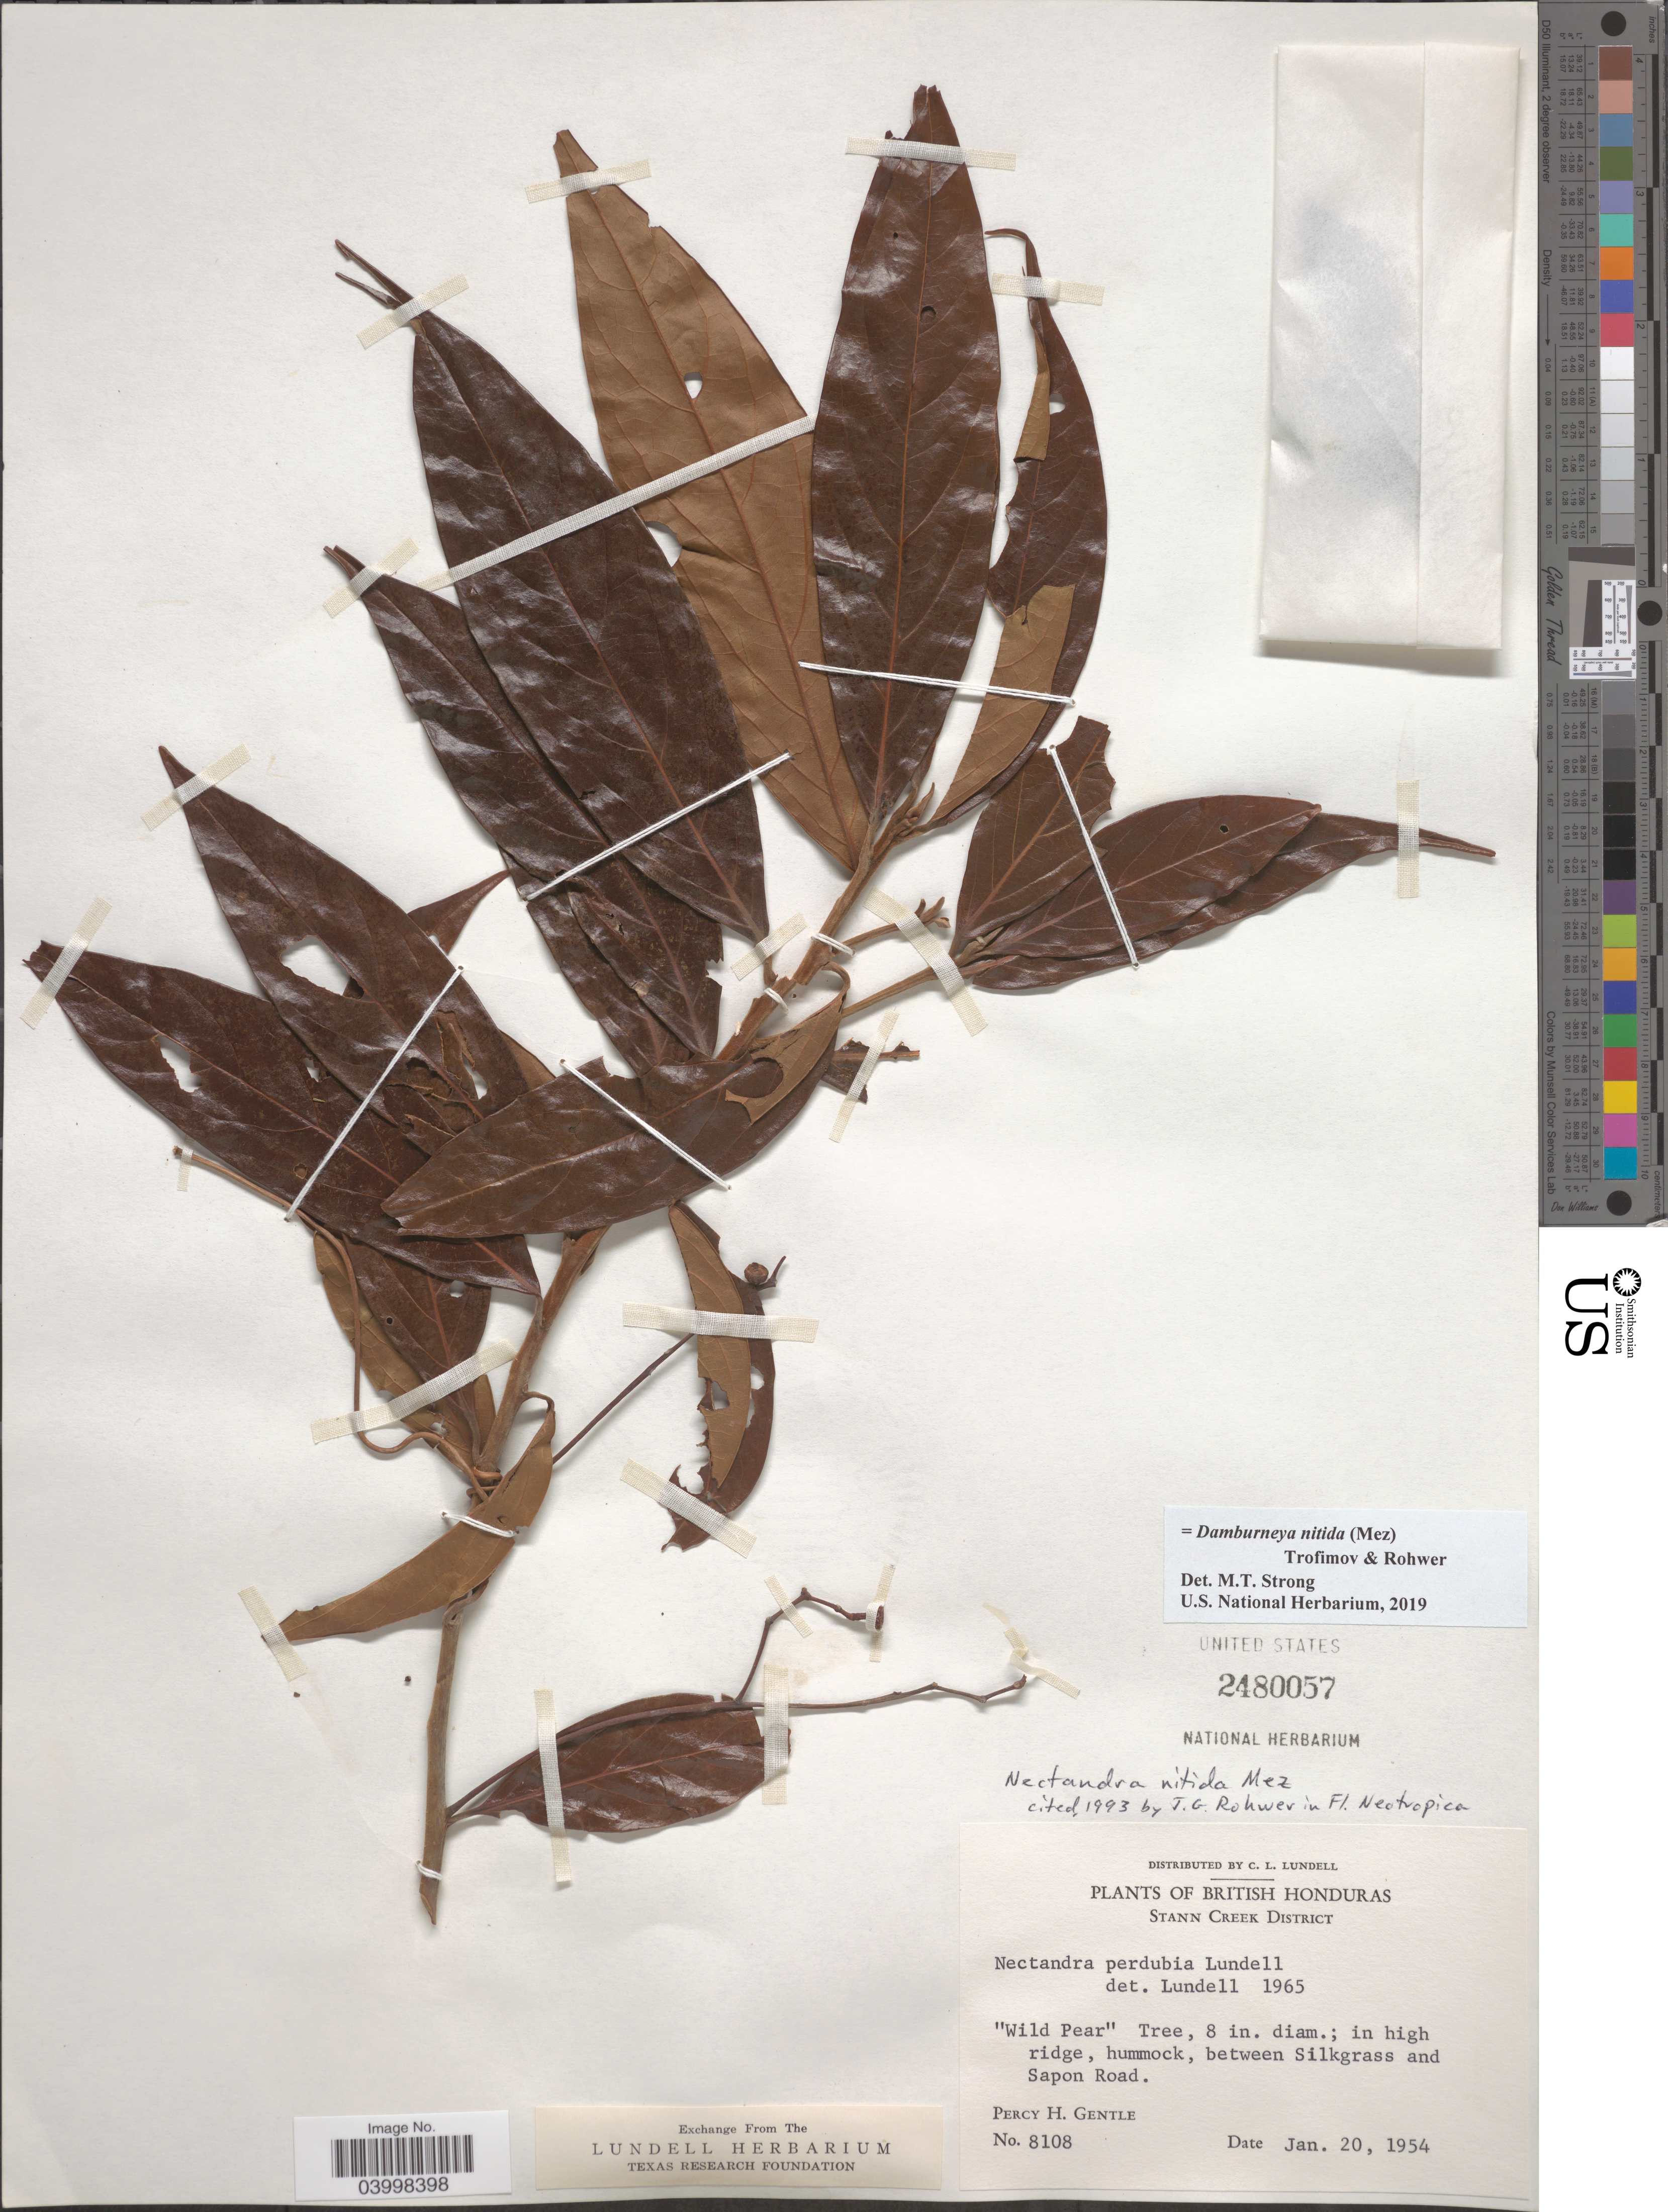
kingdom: Plantae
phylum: Tracheophyta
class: Magnoliopsida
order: Laurales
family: Lauraceae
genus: Damburneya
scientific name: Damburneya nitida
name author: (Mez) Trofimov & Rohwer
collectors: P. H. Gentle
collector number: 8108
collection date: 1954-01-20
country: Belize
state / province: Stann Creek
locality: British Honduras. Stann Creek District. Between Silkgrass and Sapon Road.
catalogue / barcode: US 2480057